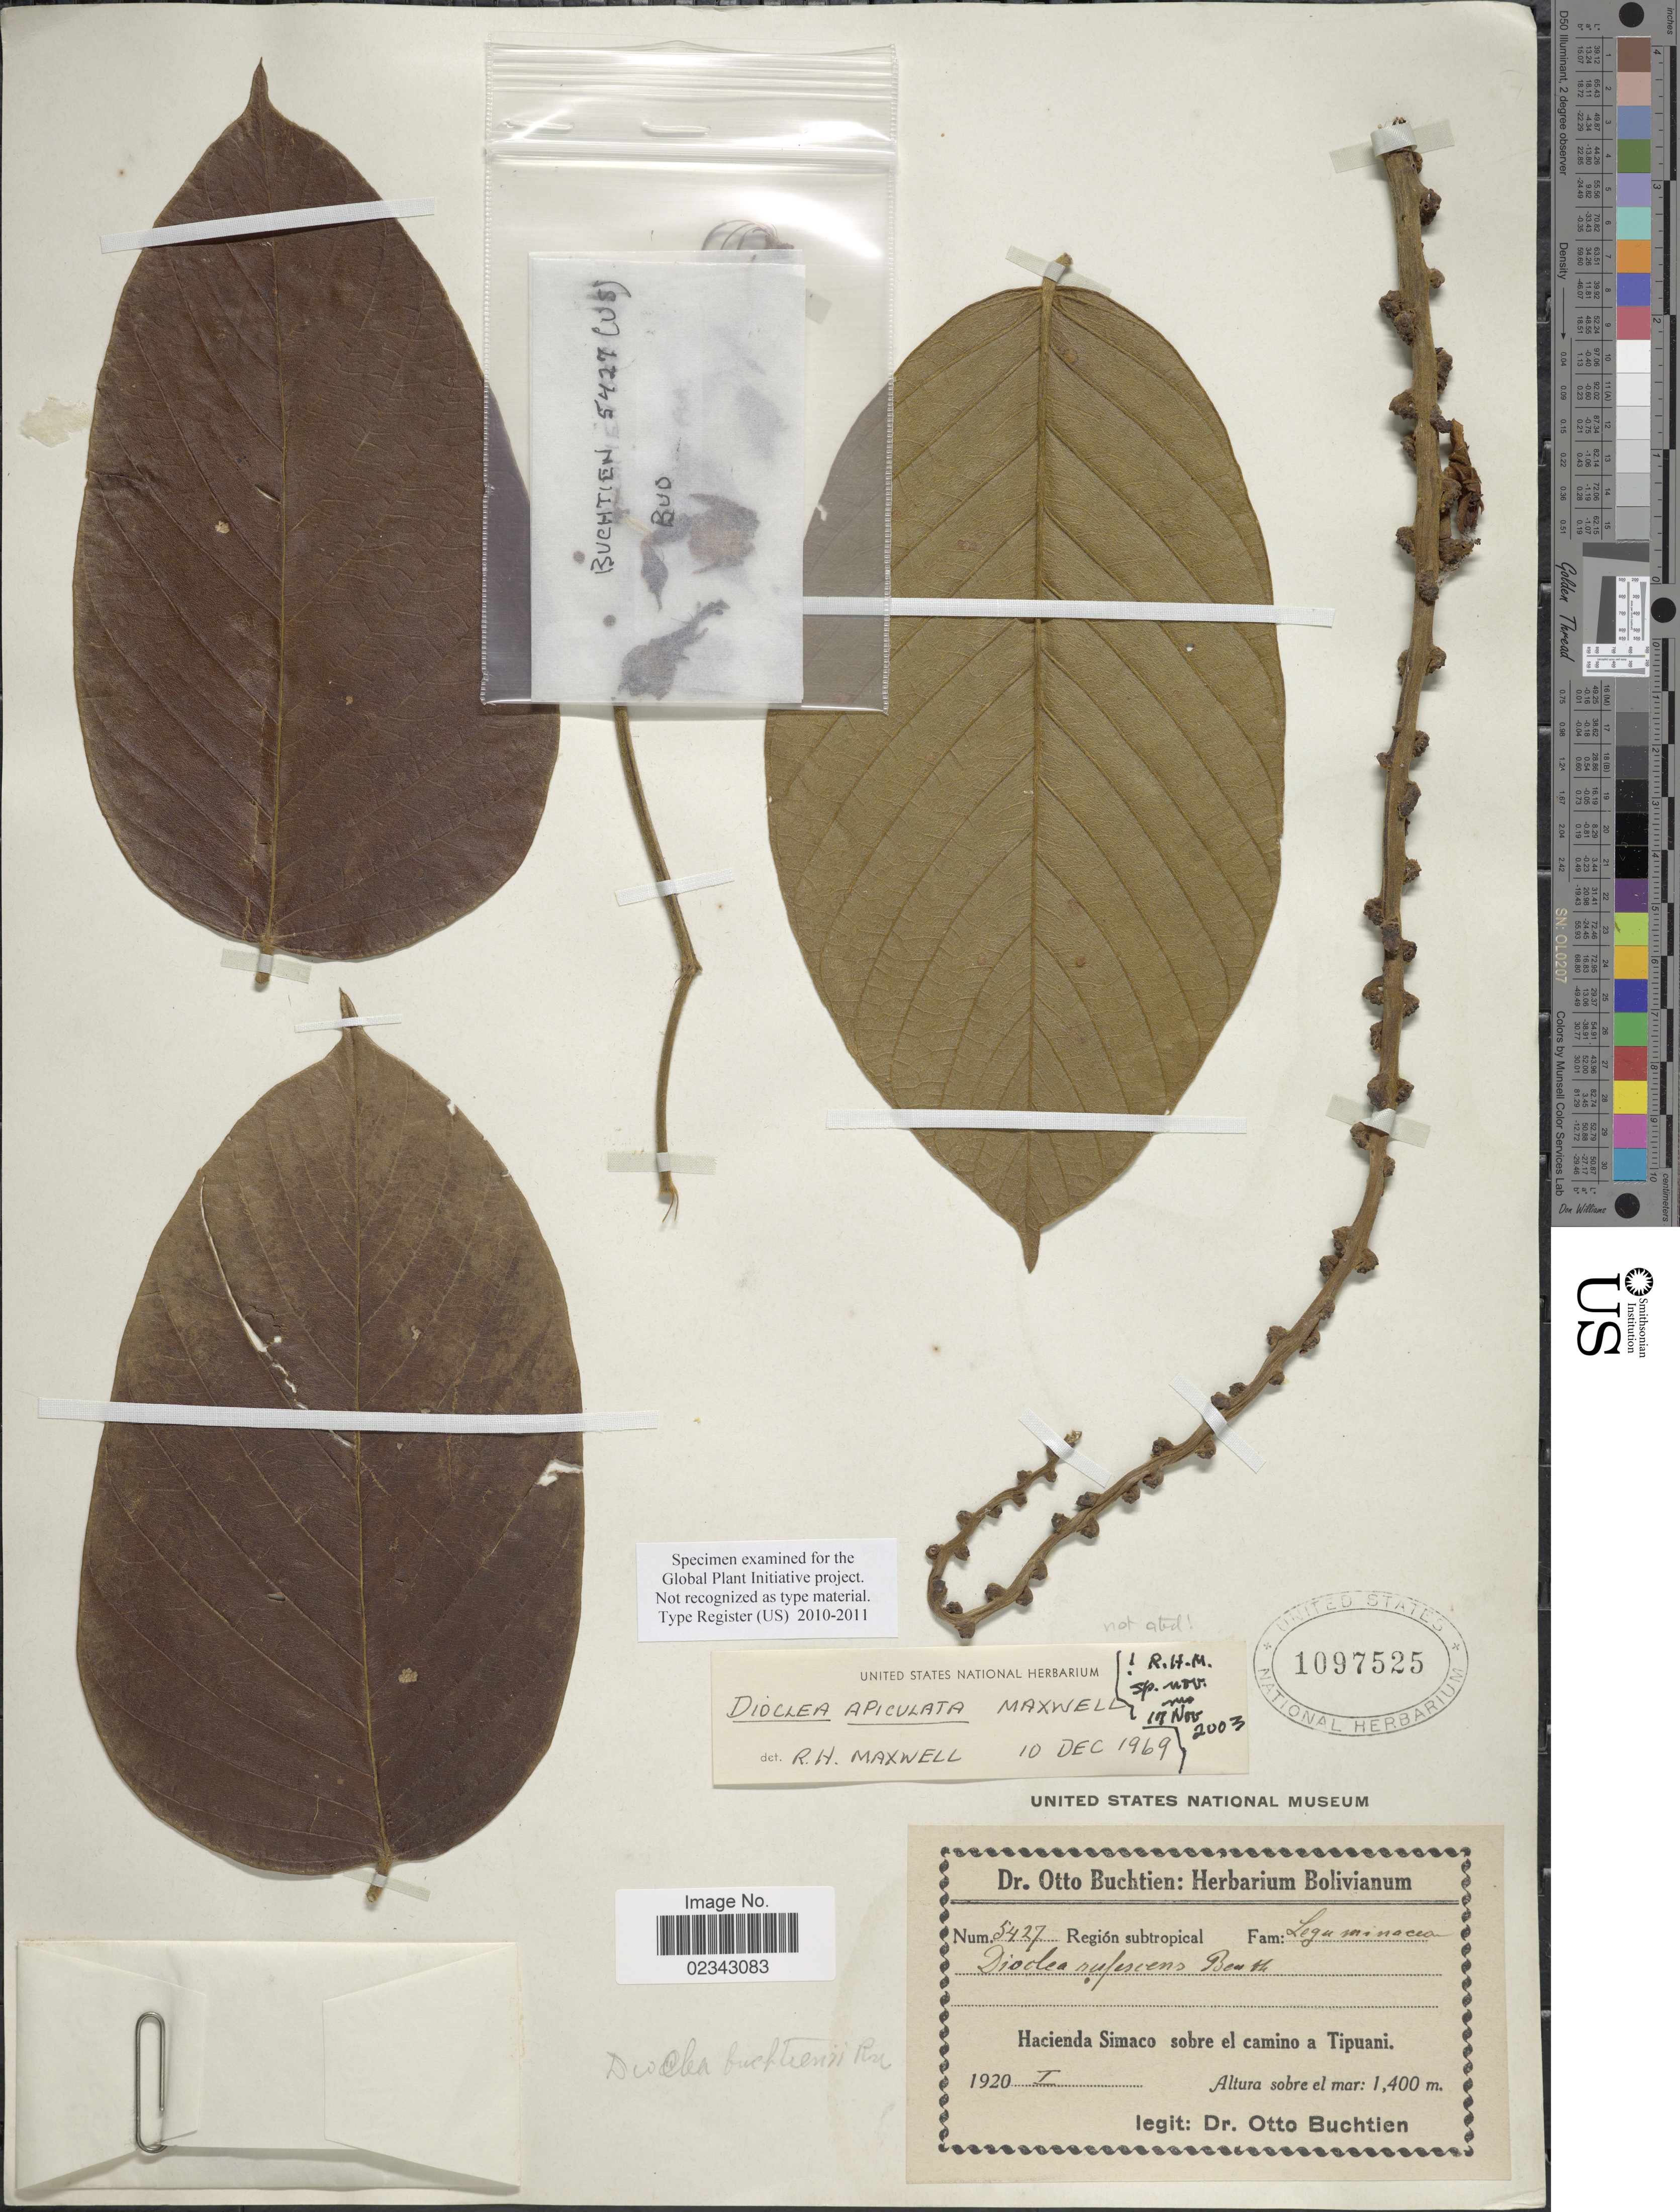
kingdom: Plantae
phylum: Tracheophyta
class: Magnoliopsida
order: Fabales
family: Fabaceae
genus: Macropsychanthus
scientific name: Macropsychanthus apiculatus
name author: (R.H. Maxwell) L.P. Queiroz & Snak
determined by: Strong, Mark T., (BOT), Smithsonian Institution - National Museum of Natural History (UNITED STATES)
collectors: O. Buchtien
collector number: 5427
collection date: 1920-01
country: Bolivia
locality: Región subtropical, Hacienda Simaco sobre el camino a Tipuani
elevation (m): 1400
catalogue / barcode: US 1097525